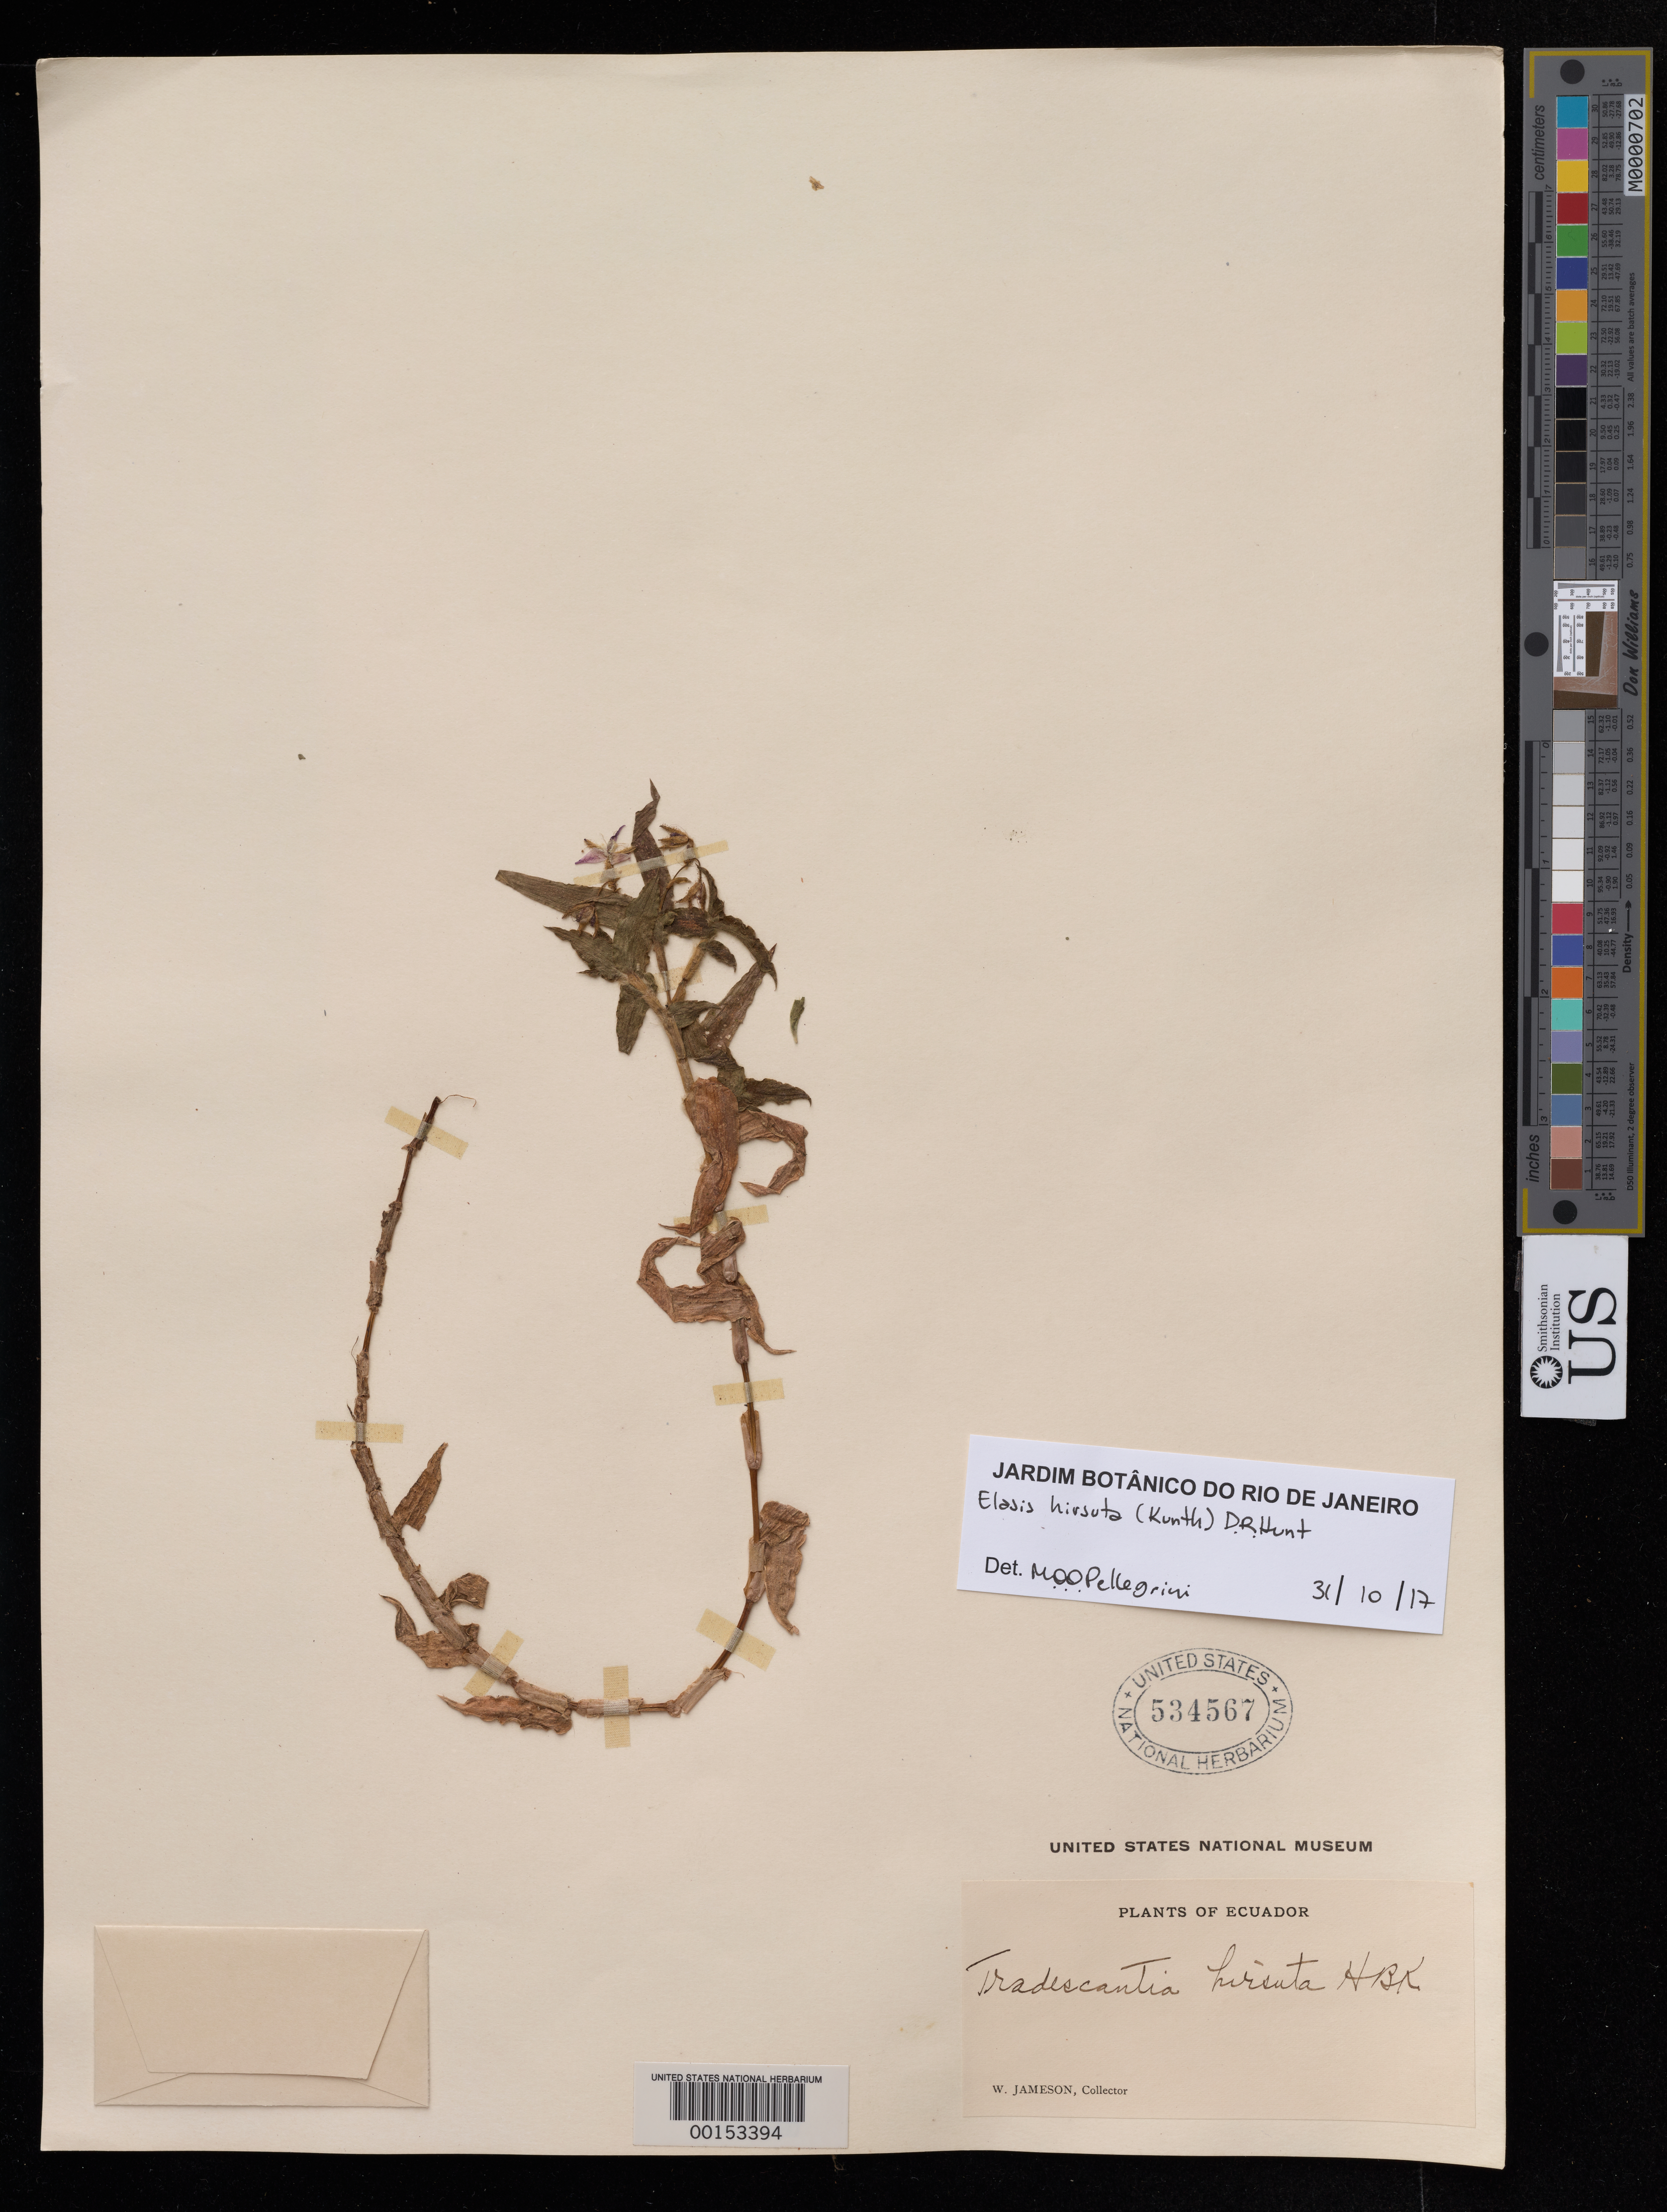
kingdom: Plantae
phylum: Tracheophyta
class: Liliopsida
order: Commelinales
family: Commelinaceae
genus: Elasis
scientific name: Elasis hirsuta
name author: (Kunth) D.R. Hunt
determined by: Pellegrini, M. O. de Oliveira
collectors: W. Jameson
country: Ecuador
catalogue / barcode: US 534567